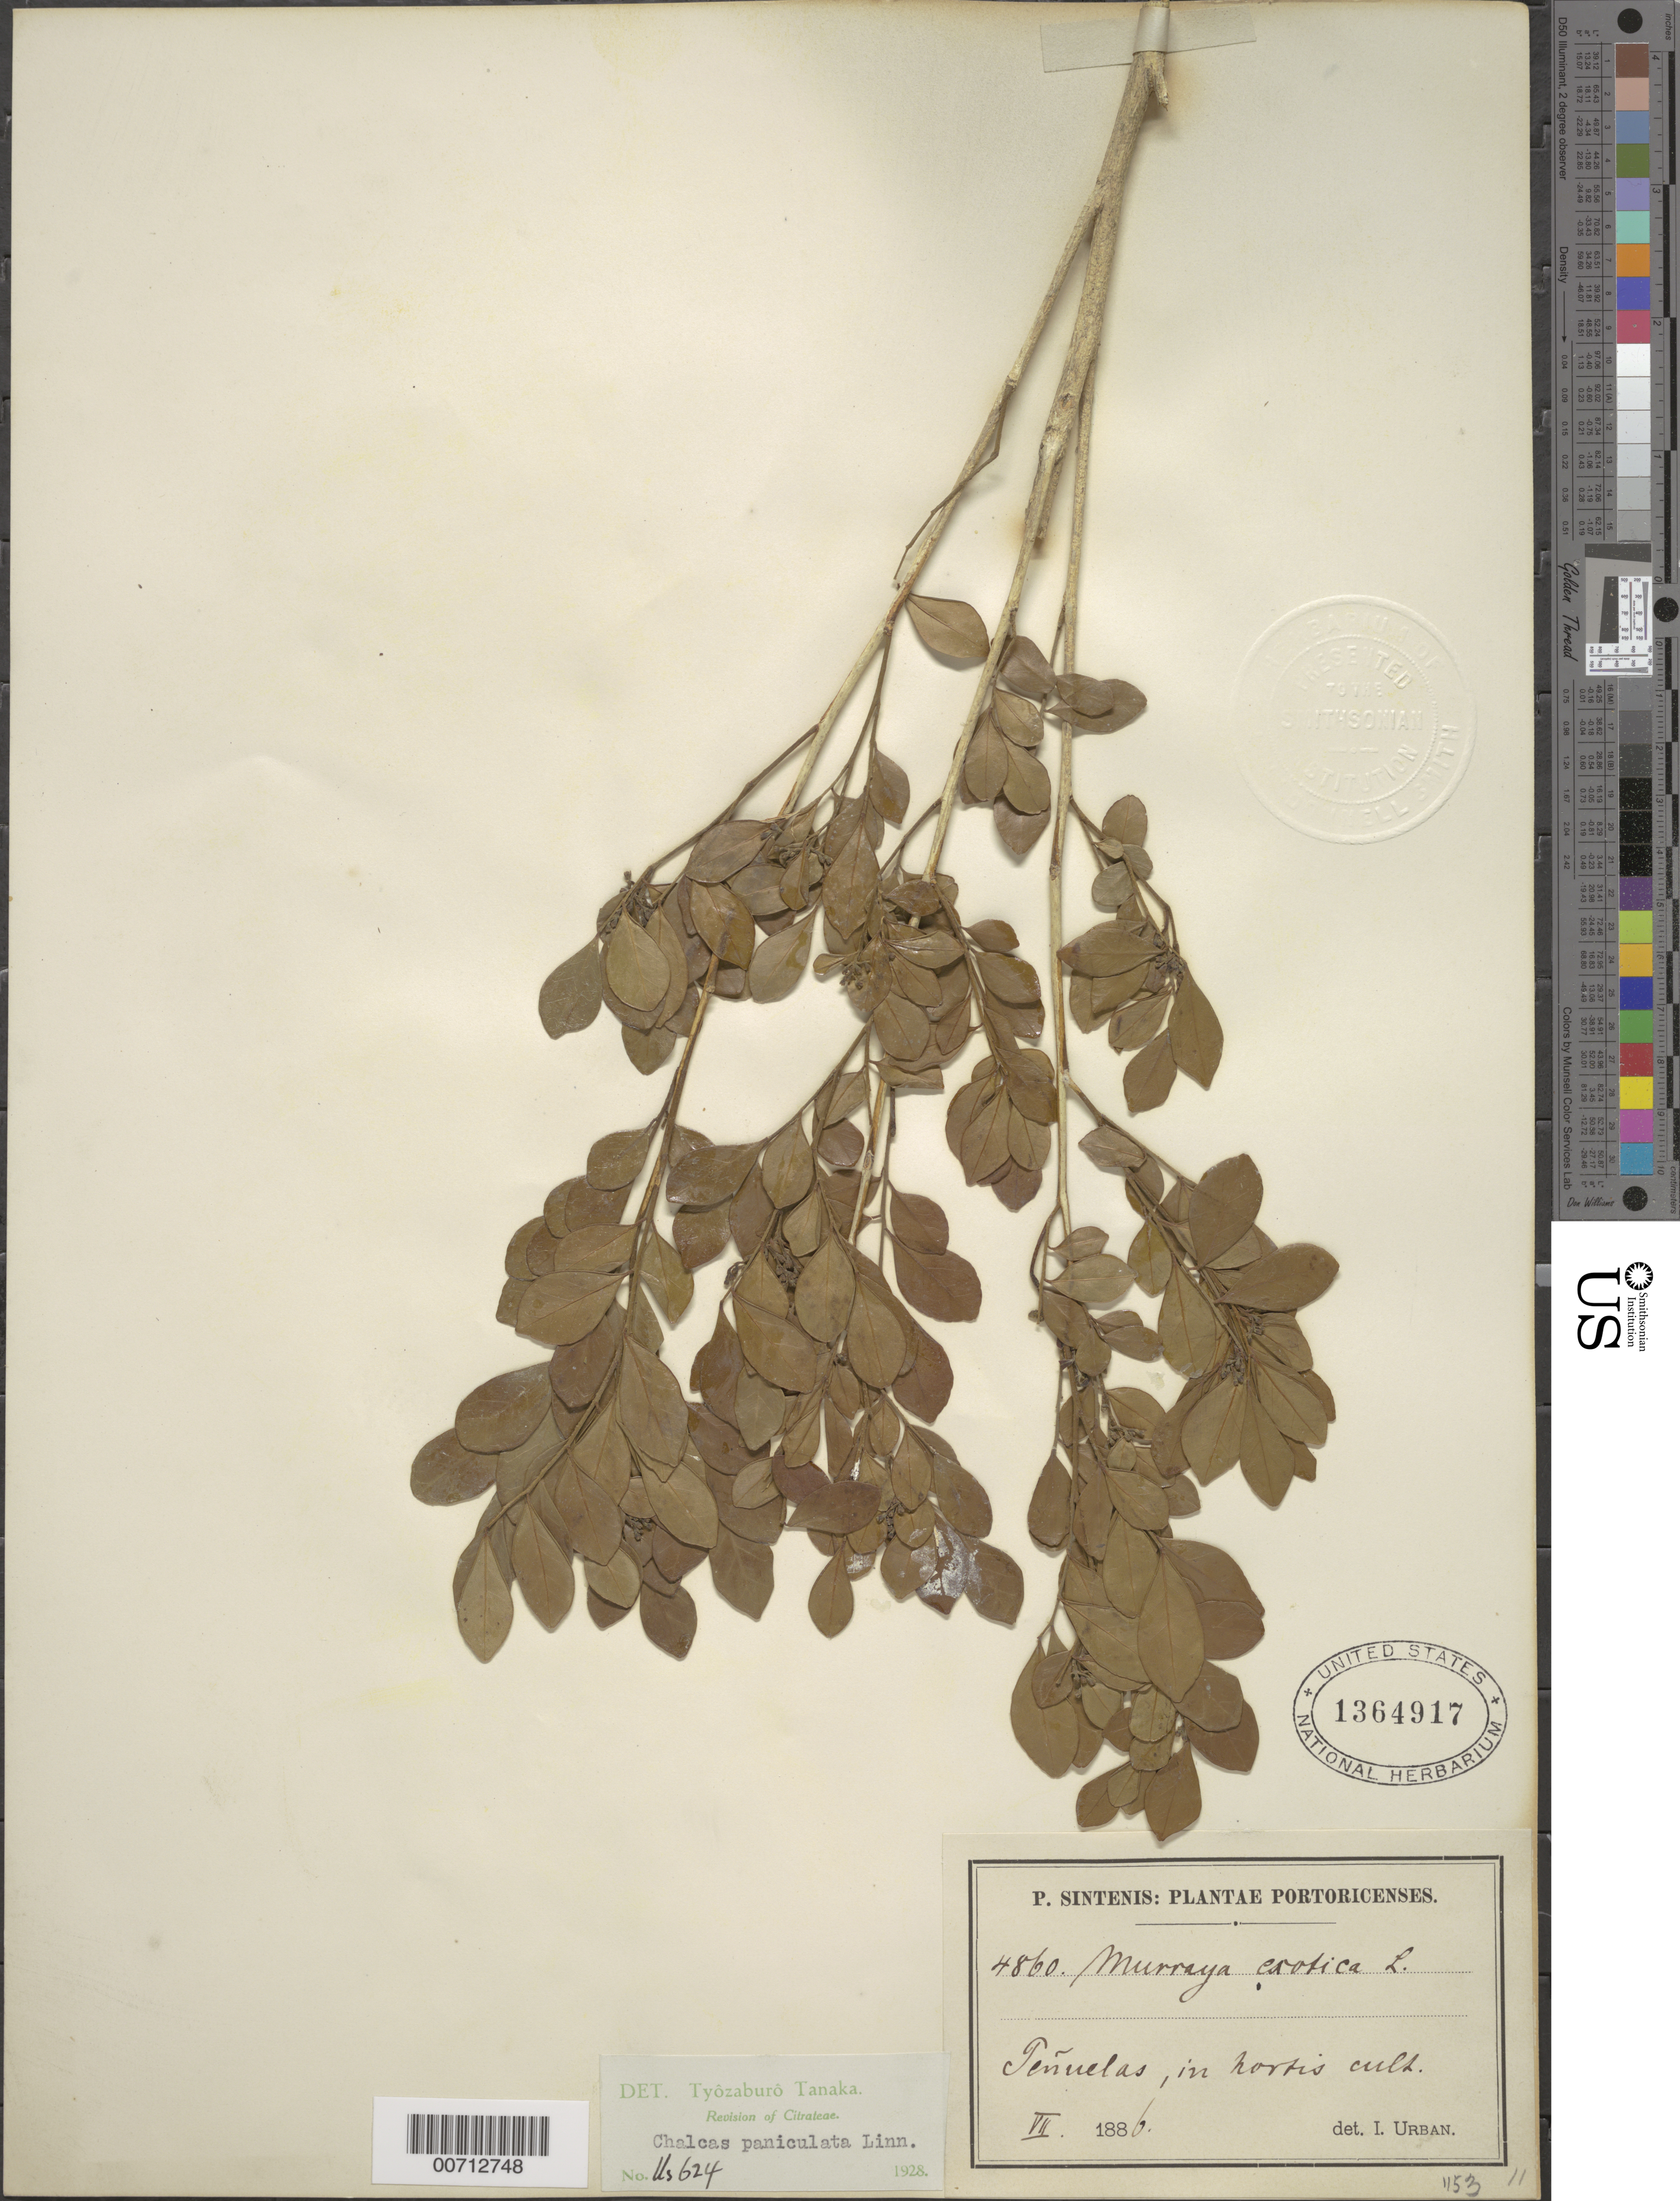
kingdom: Plantae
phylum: Tracheophyta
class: Magnoliopsida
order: Sapindales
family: Rutaceae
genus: Chalcas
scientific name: Chalcas paniculata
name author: L.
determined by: Tanaka, T.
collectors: P. Sintenis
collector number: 4860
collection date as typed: Jul 1886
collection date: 1886-07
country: Puerto Rico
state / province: Penuelas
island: Greater Antilles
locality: Penuelas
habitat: In hortis cult.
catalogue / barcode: US 1364917